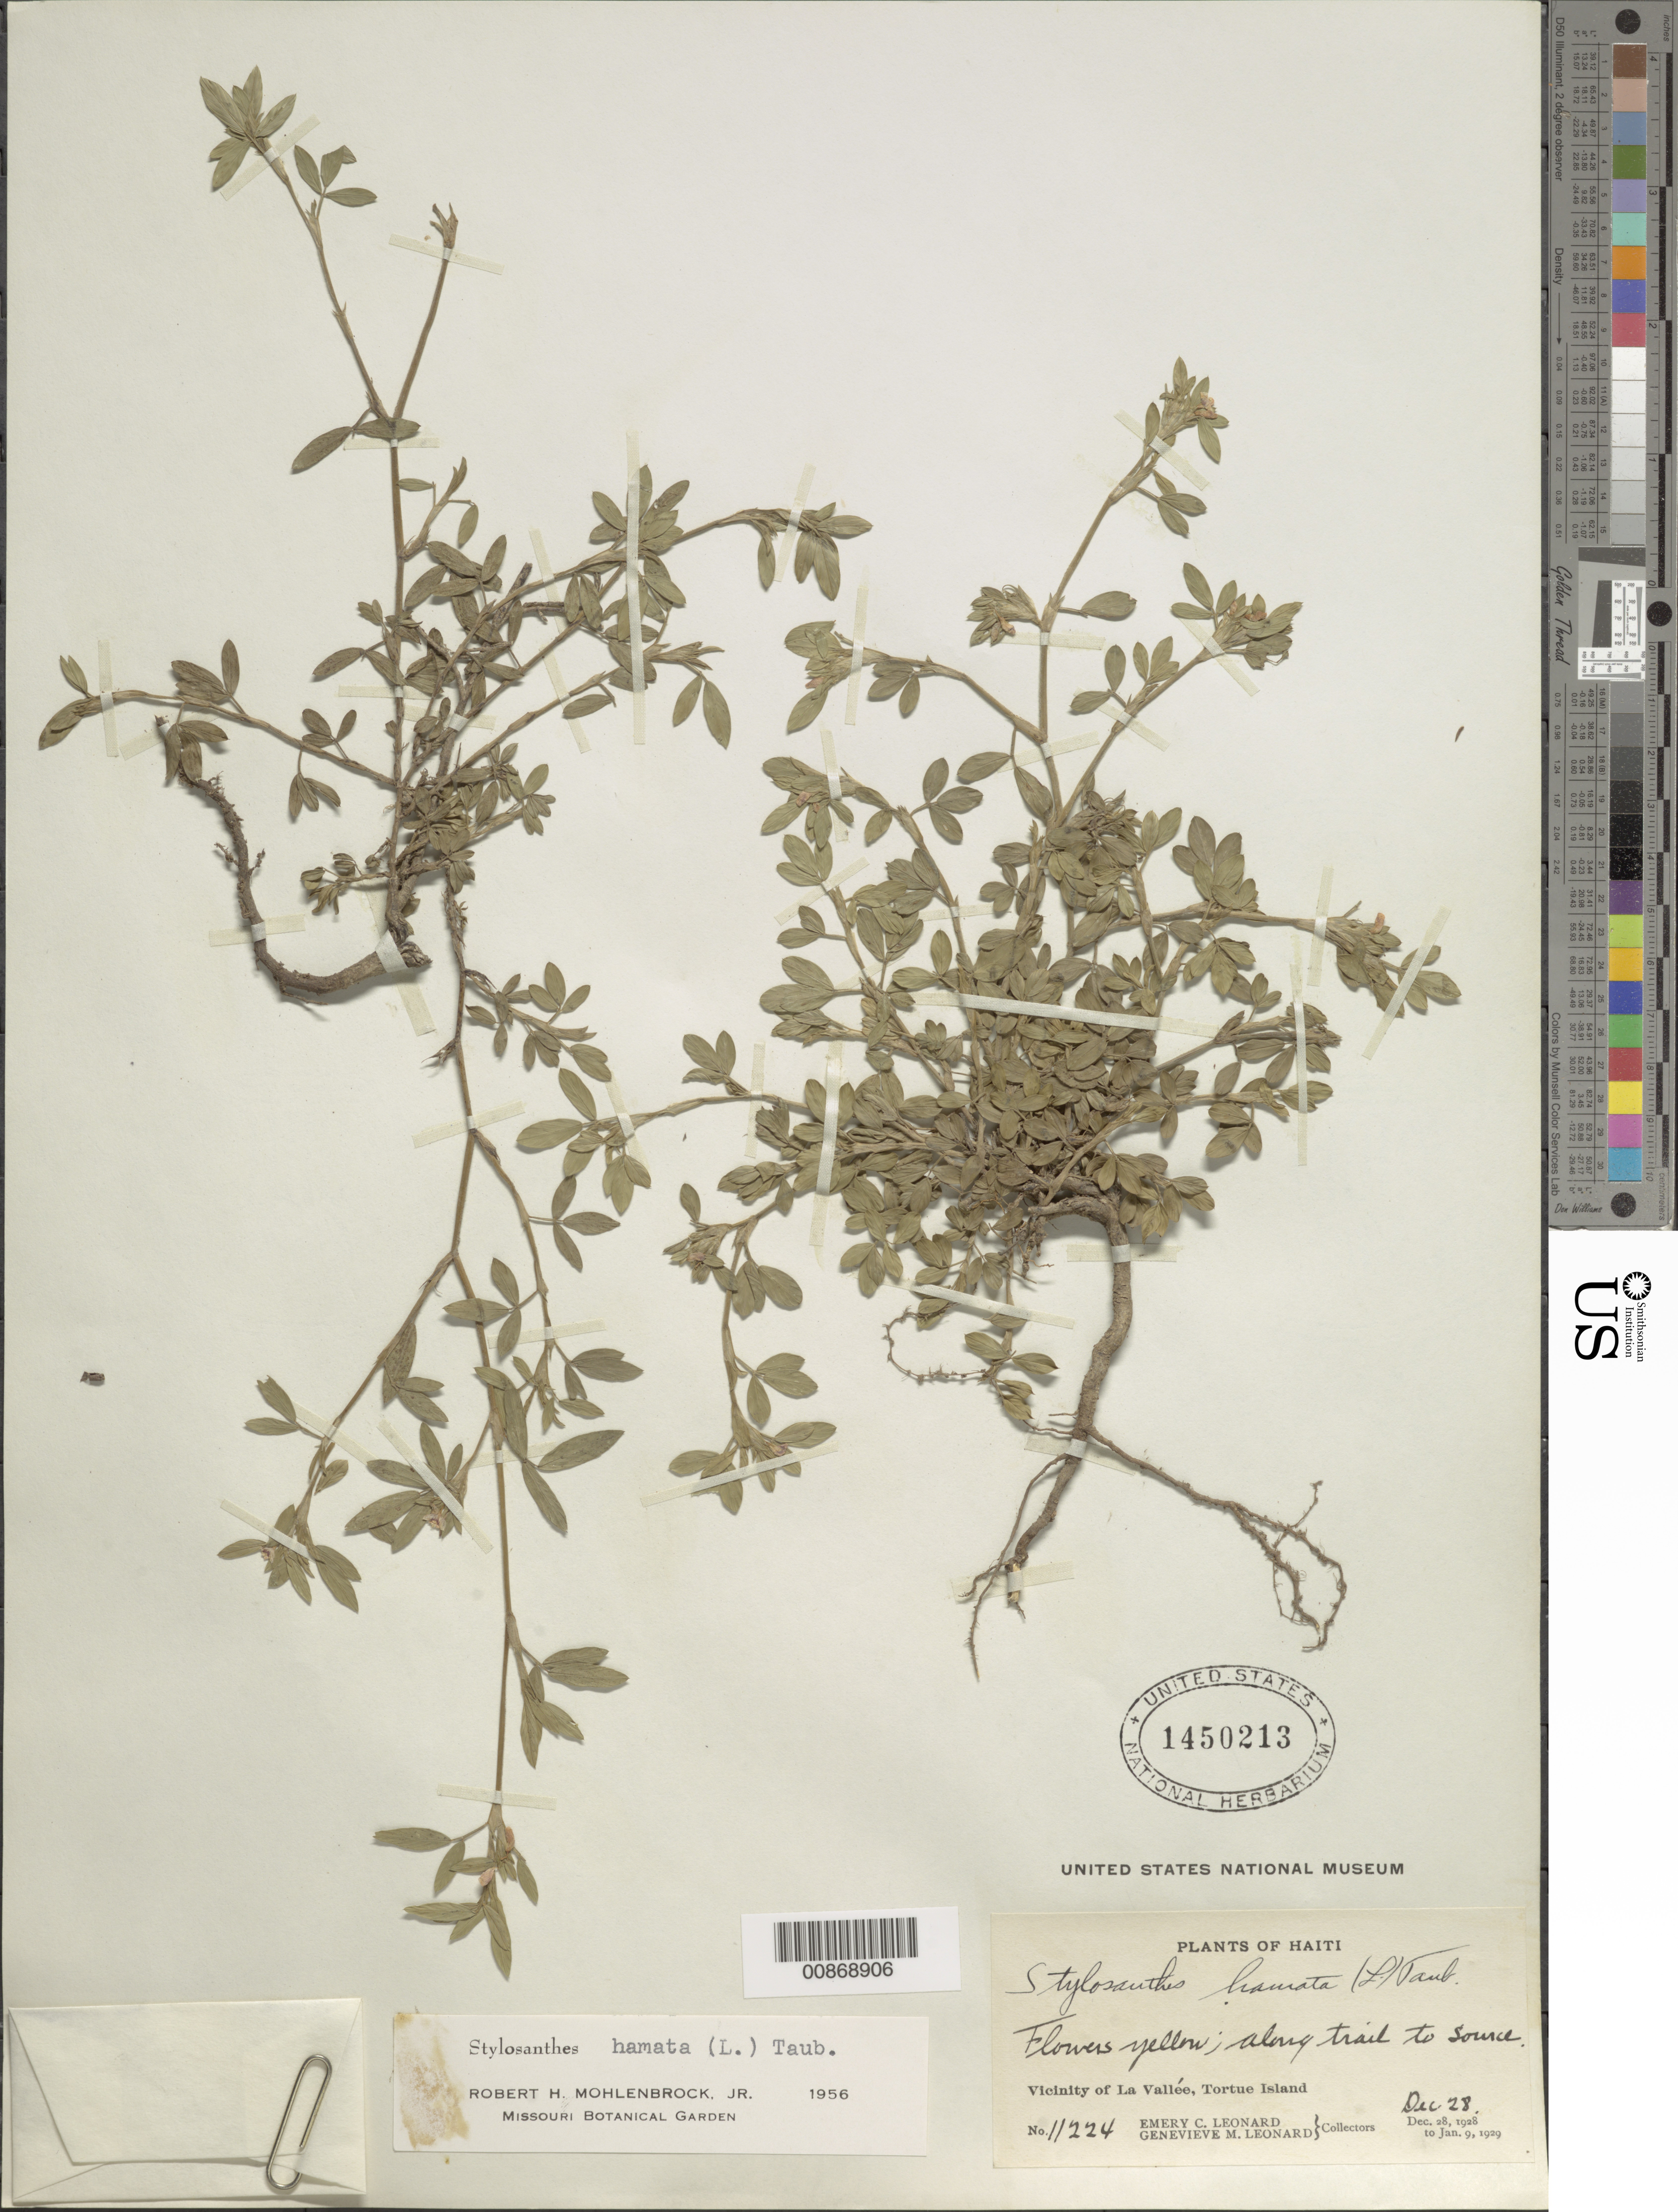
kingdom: Plantae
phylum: Tracheophyta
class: Magnoliopsida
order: Fabales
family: Fabaceae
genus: Stylosanthes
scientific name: Stylosanthes hamata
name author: (L.) Taub.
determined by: Mohlenbrock, Robert H., Jr.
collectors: E. C. Leonard & G. M. Leonard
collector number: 11224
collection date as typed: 28 Dec 1928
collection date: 1928-12-28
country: Haiti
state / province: Nord-Óuest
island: Île de la Tortue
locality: Vicinity of La Vallée, Tortue Island. Along trail to source.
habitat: Along trail.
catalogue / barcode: US 1450213